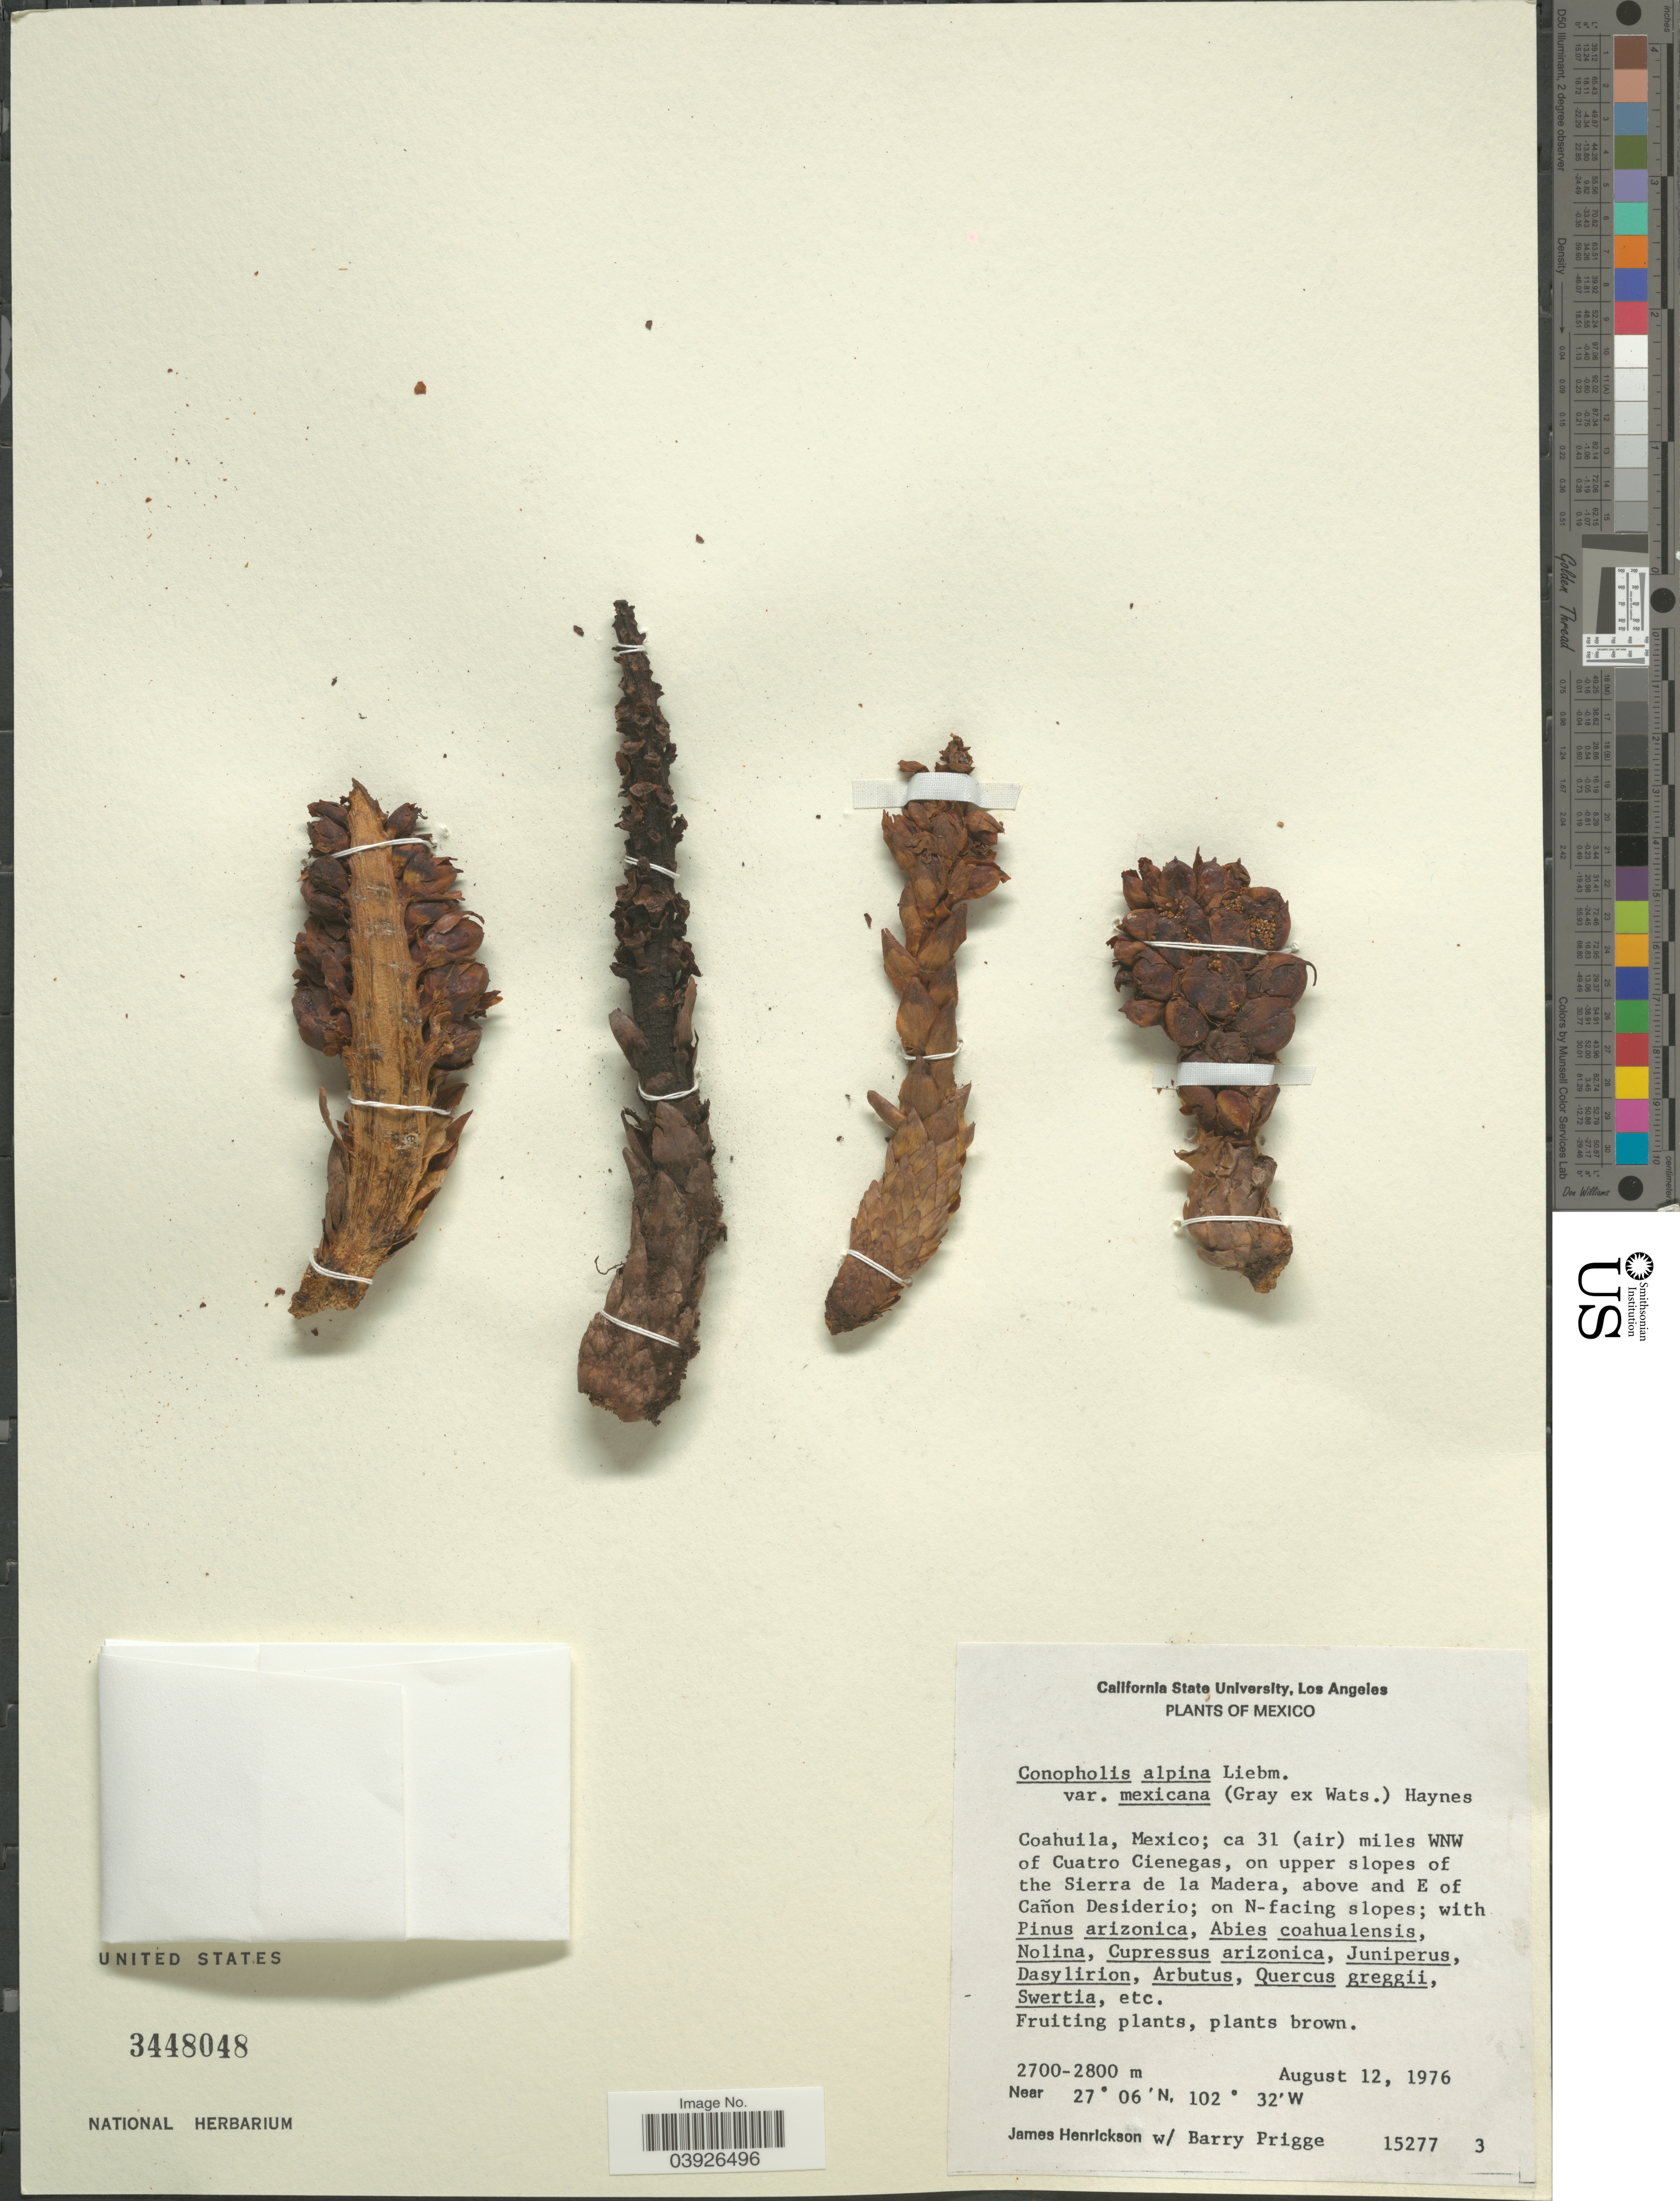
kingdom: Plantae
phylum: Tracheophyta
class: Magnoliopsida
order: Lamiales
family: Orobanchaceae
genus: Conopholis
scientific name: Conopholis alpina var. alpina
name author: Liebm.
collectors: J. Henrickson & B. Prigge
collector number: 15277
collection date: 1976-08-12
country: Mexico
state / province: Coahuila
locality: Ca 31 (air) miles WNW of Cuatro Cienegas, on upper slopes of the Sierra de la Madera, above and E of Cañon Desiderio; on N-facing slopes.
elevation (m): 2700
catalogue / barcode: US 3448048